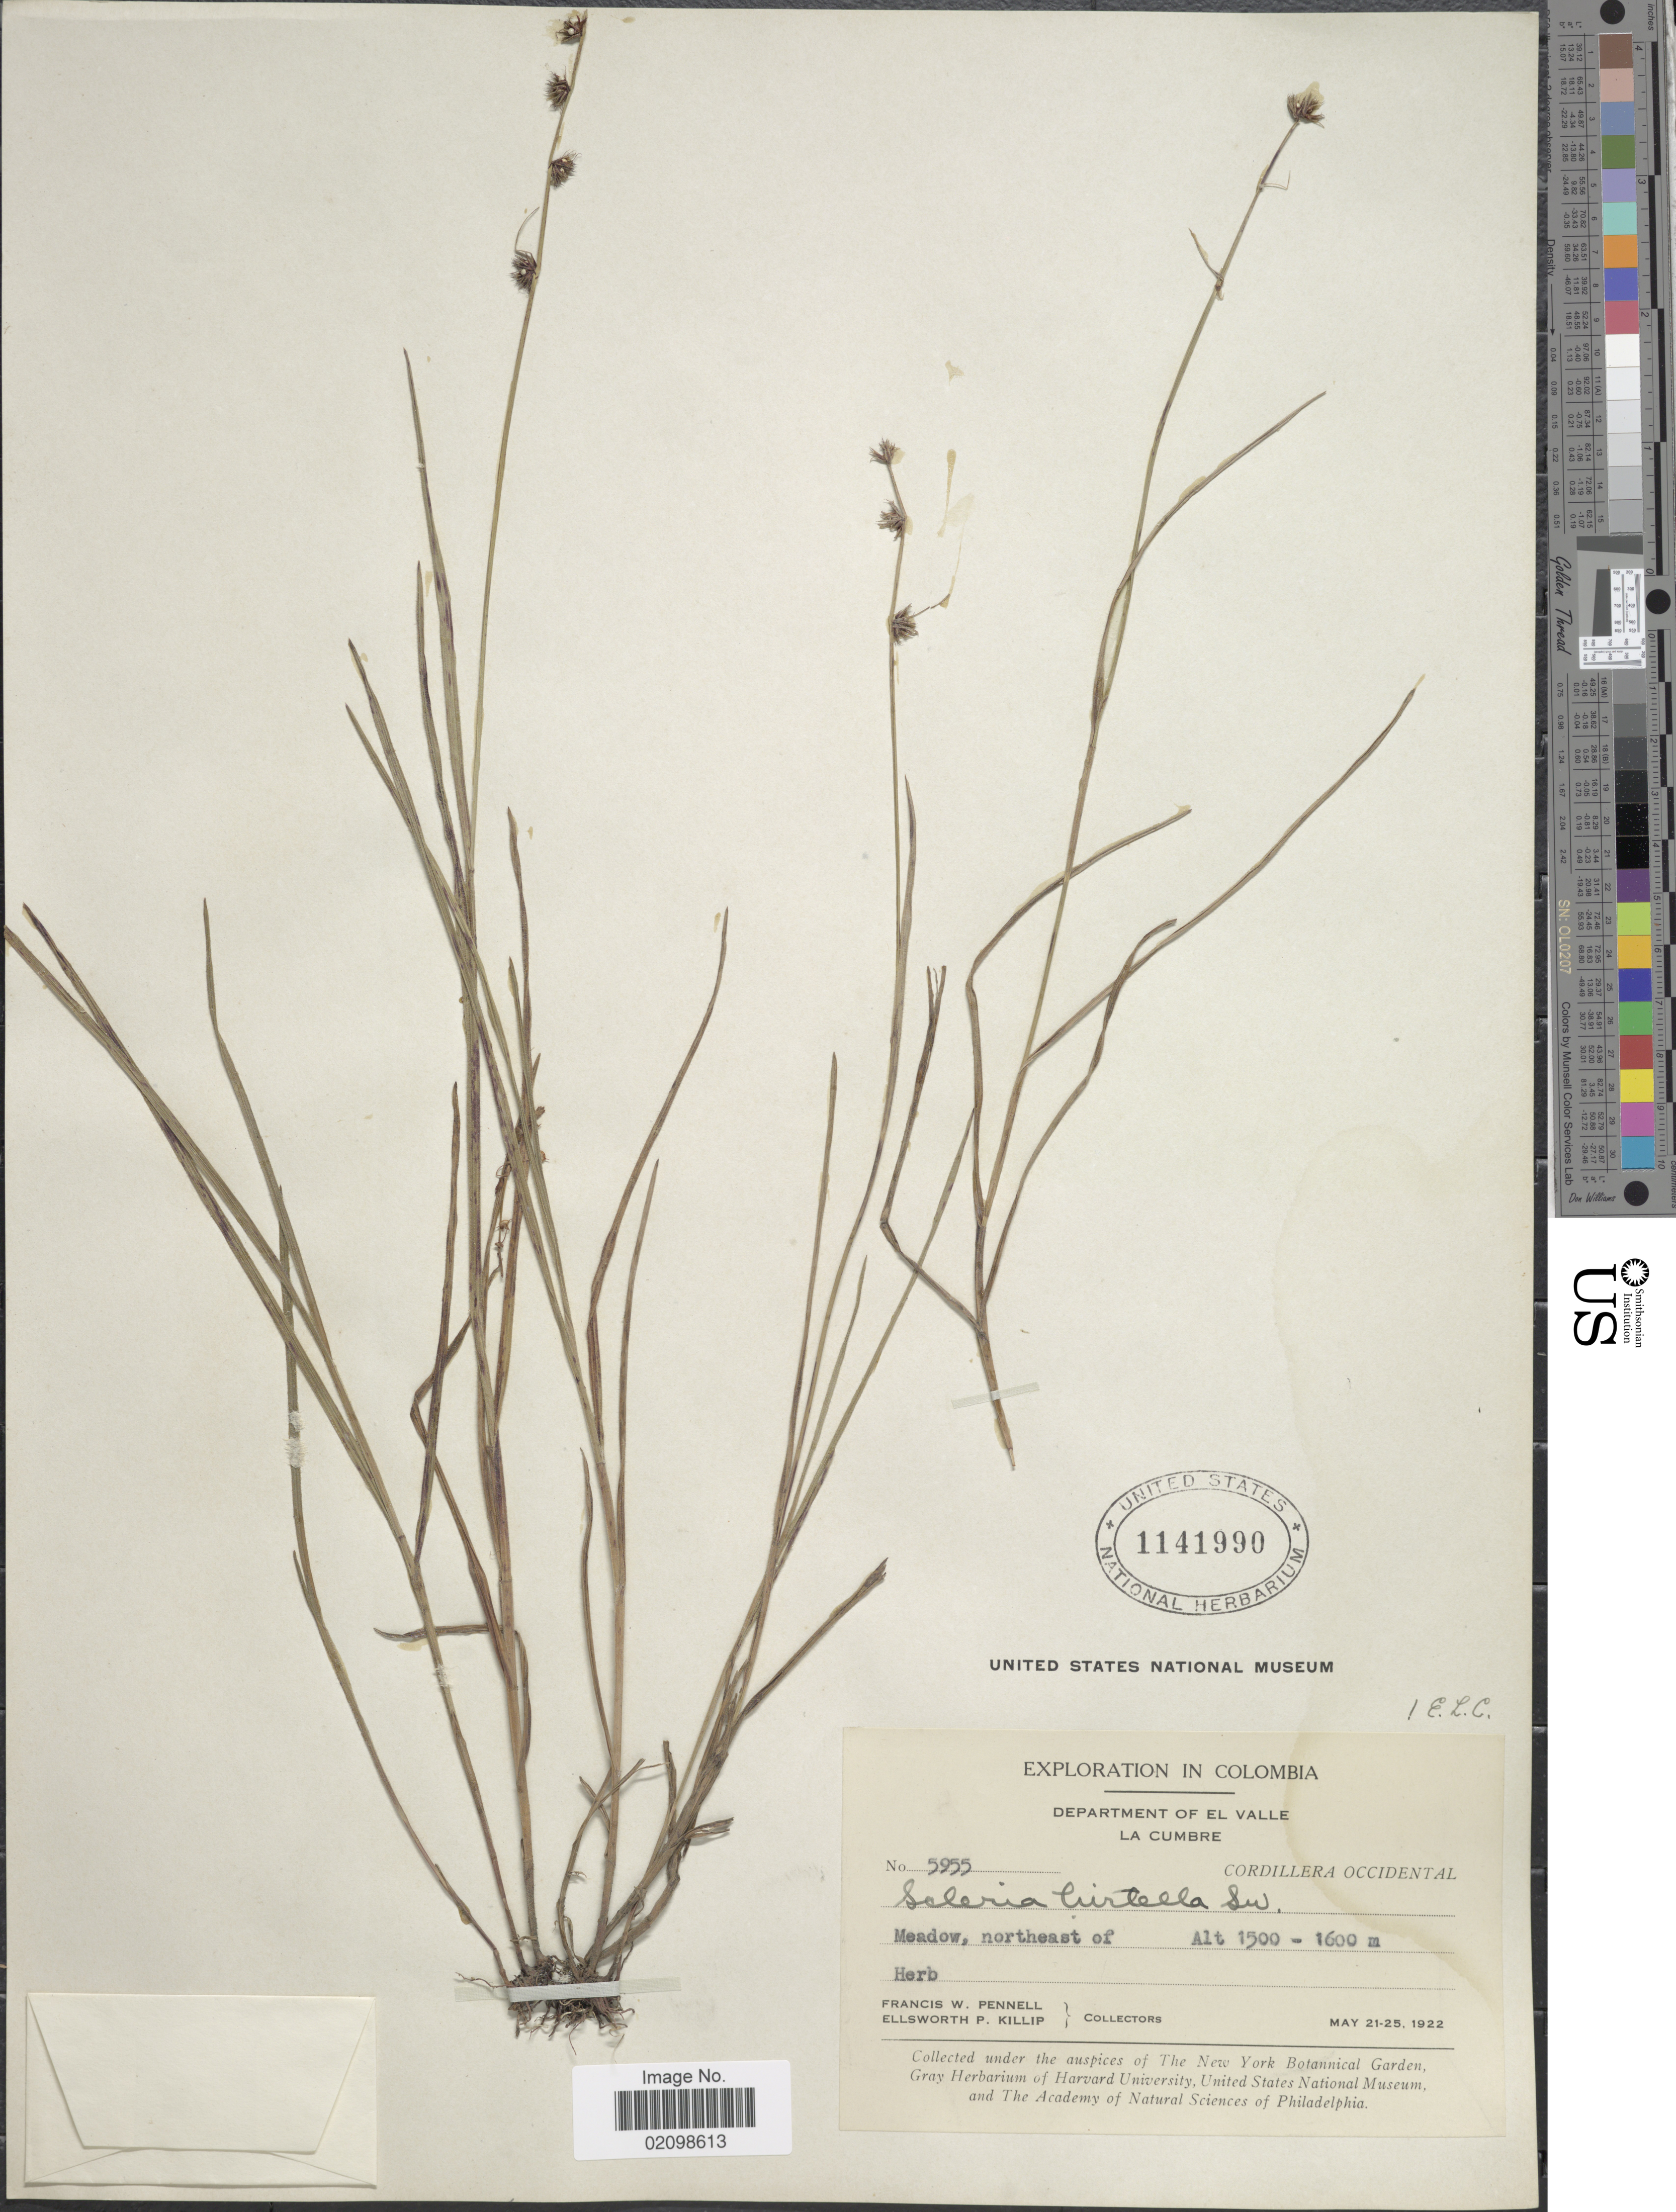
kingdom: Plantae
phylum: Tracheophyta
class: Liliopsida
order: Poales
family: Cyperaceae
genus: Scleria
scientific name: Scleria distans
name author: Poir.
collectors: F. W. Pennell & E. P. Killip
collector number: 5955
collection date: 1922-05-21/1922-05-25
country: Colombia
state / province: Valle del Cauca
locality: Department of El Valle, La Cumbre. Meadow, northeast of, Cordillera Occidental.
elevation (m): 1500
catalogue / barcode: US 1141990